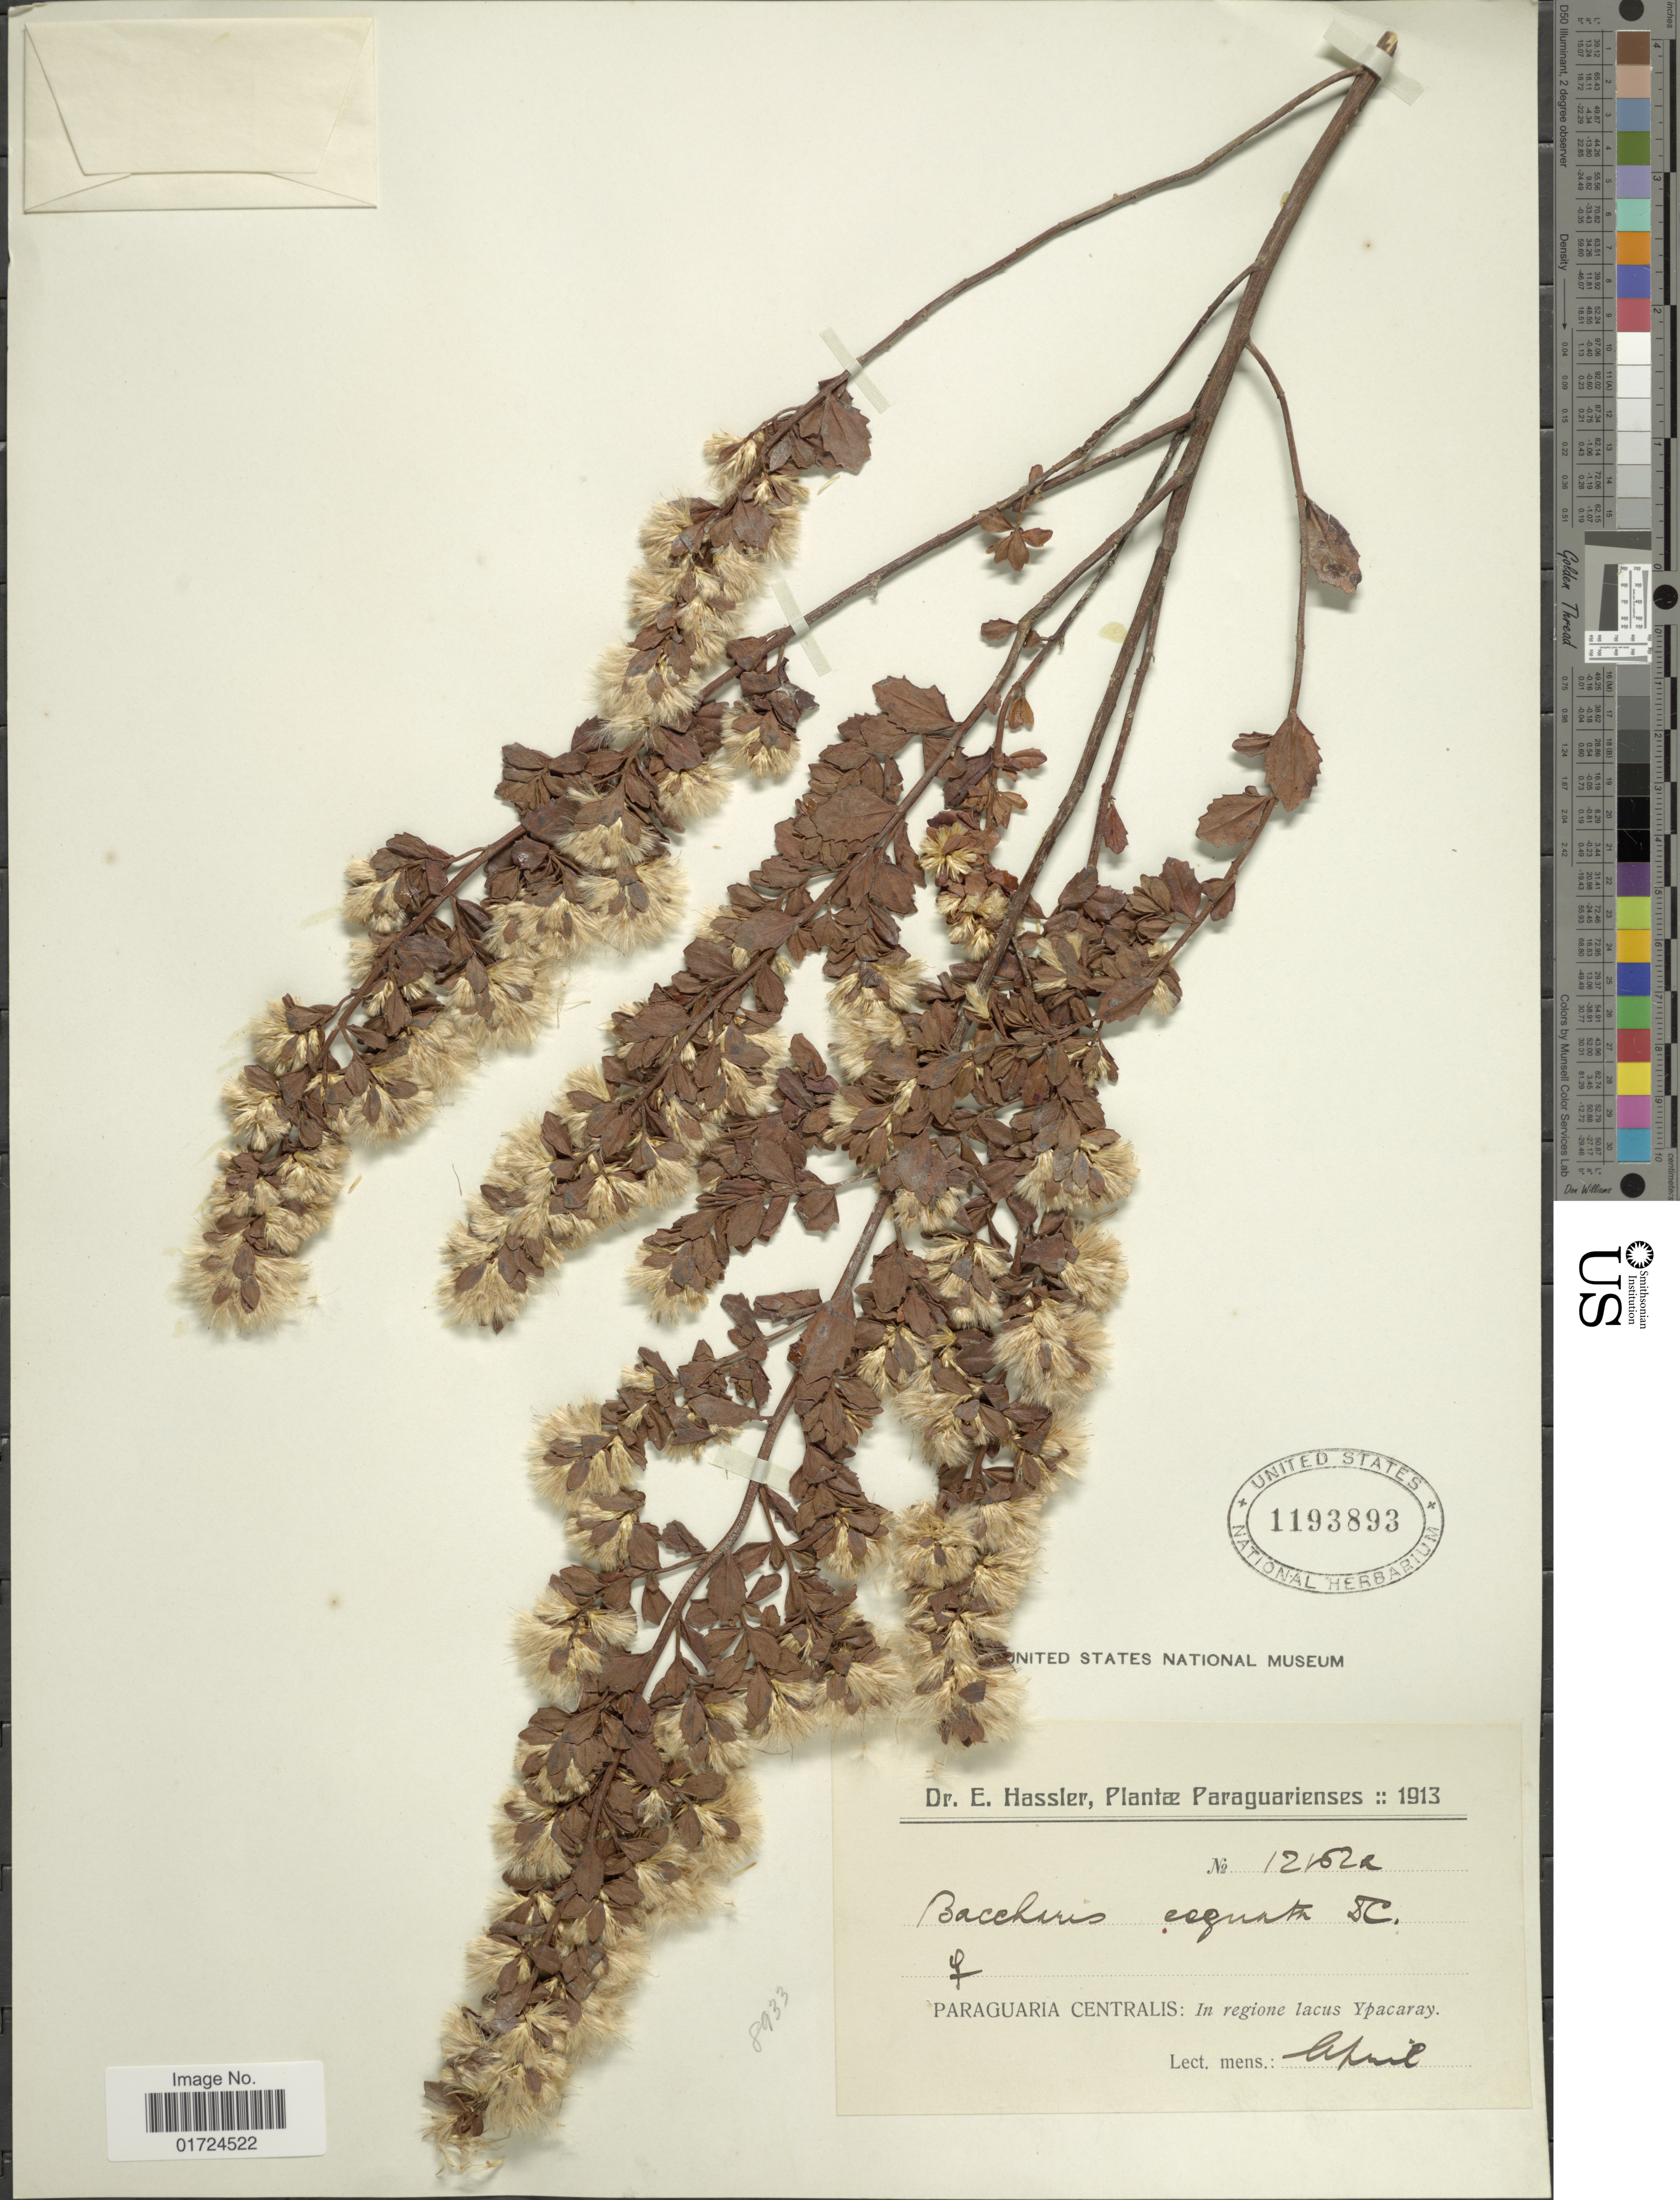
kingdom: Plantae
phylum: Tracheophyta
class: Magnoliopsida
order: Asterales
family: Asteraceae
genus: Baccharis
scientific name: Baccharis cognata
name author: DC.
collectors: E. Hassler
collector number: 12162a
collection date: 1913-04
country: Paraguay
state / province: Central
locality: Paraguaria Centralis: In regione lacus Ypacaray.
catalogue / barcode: US 1193893